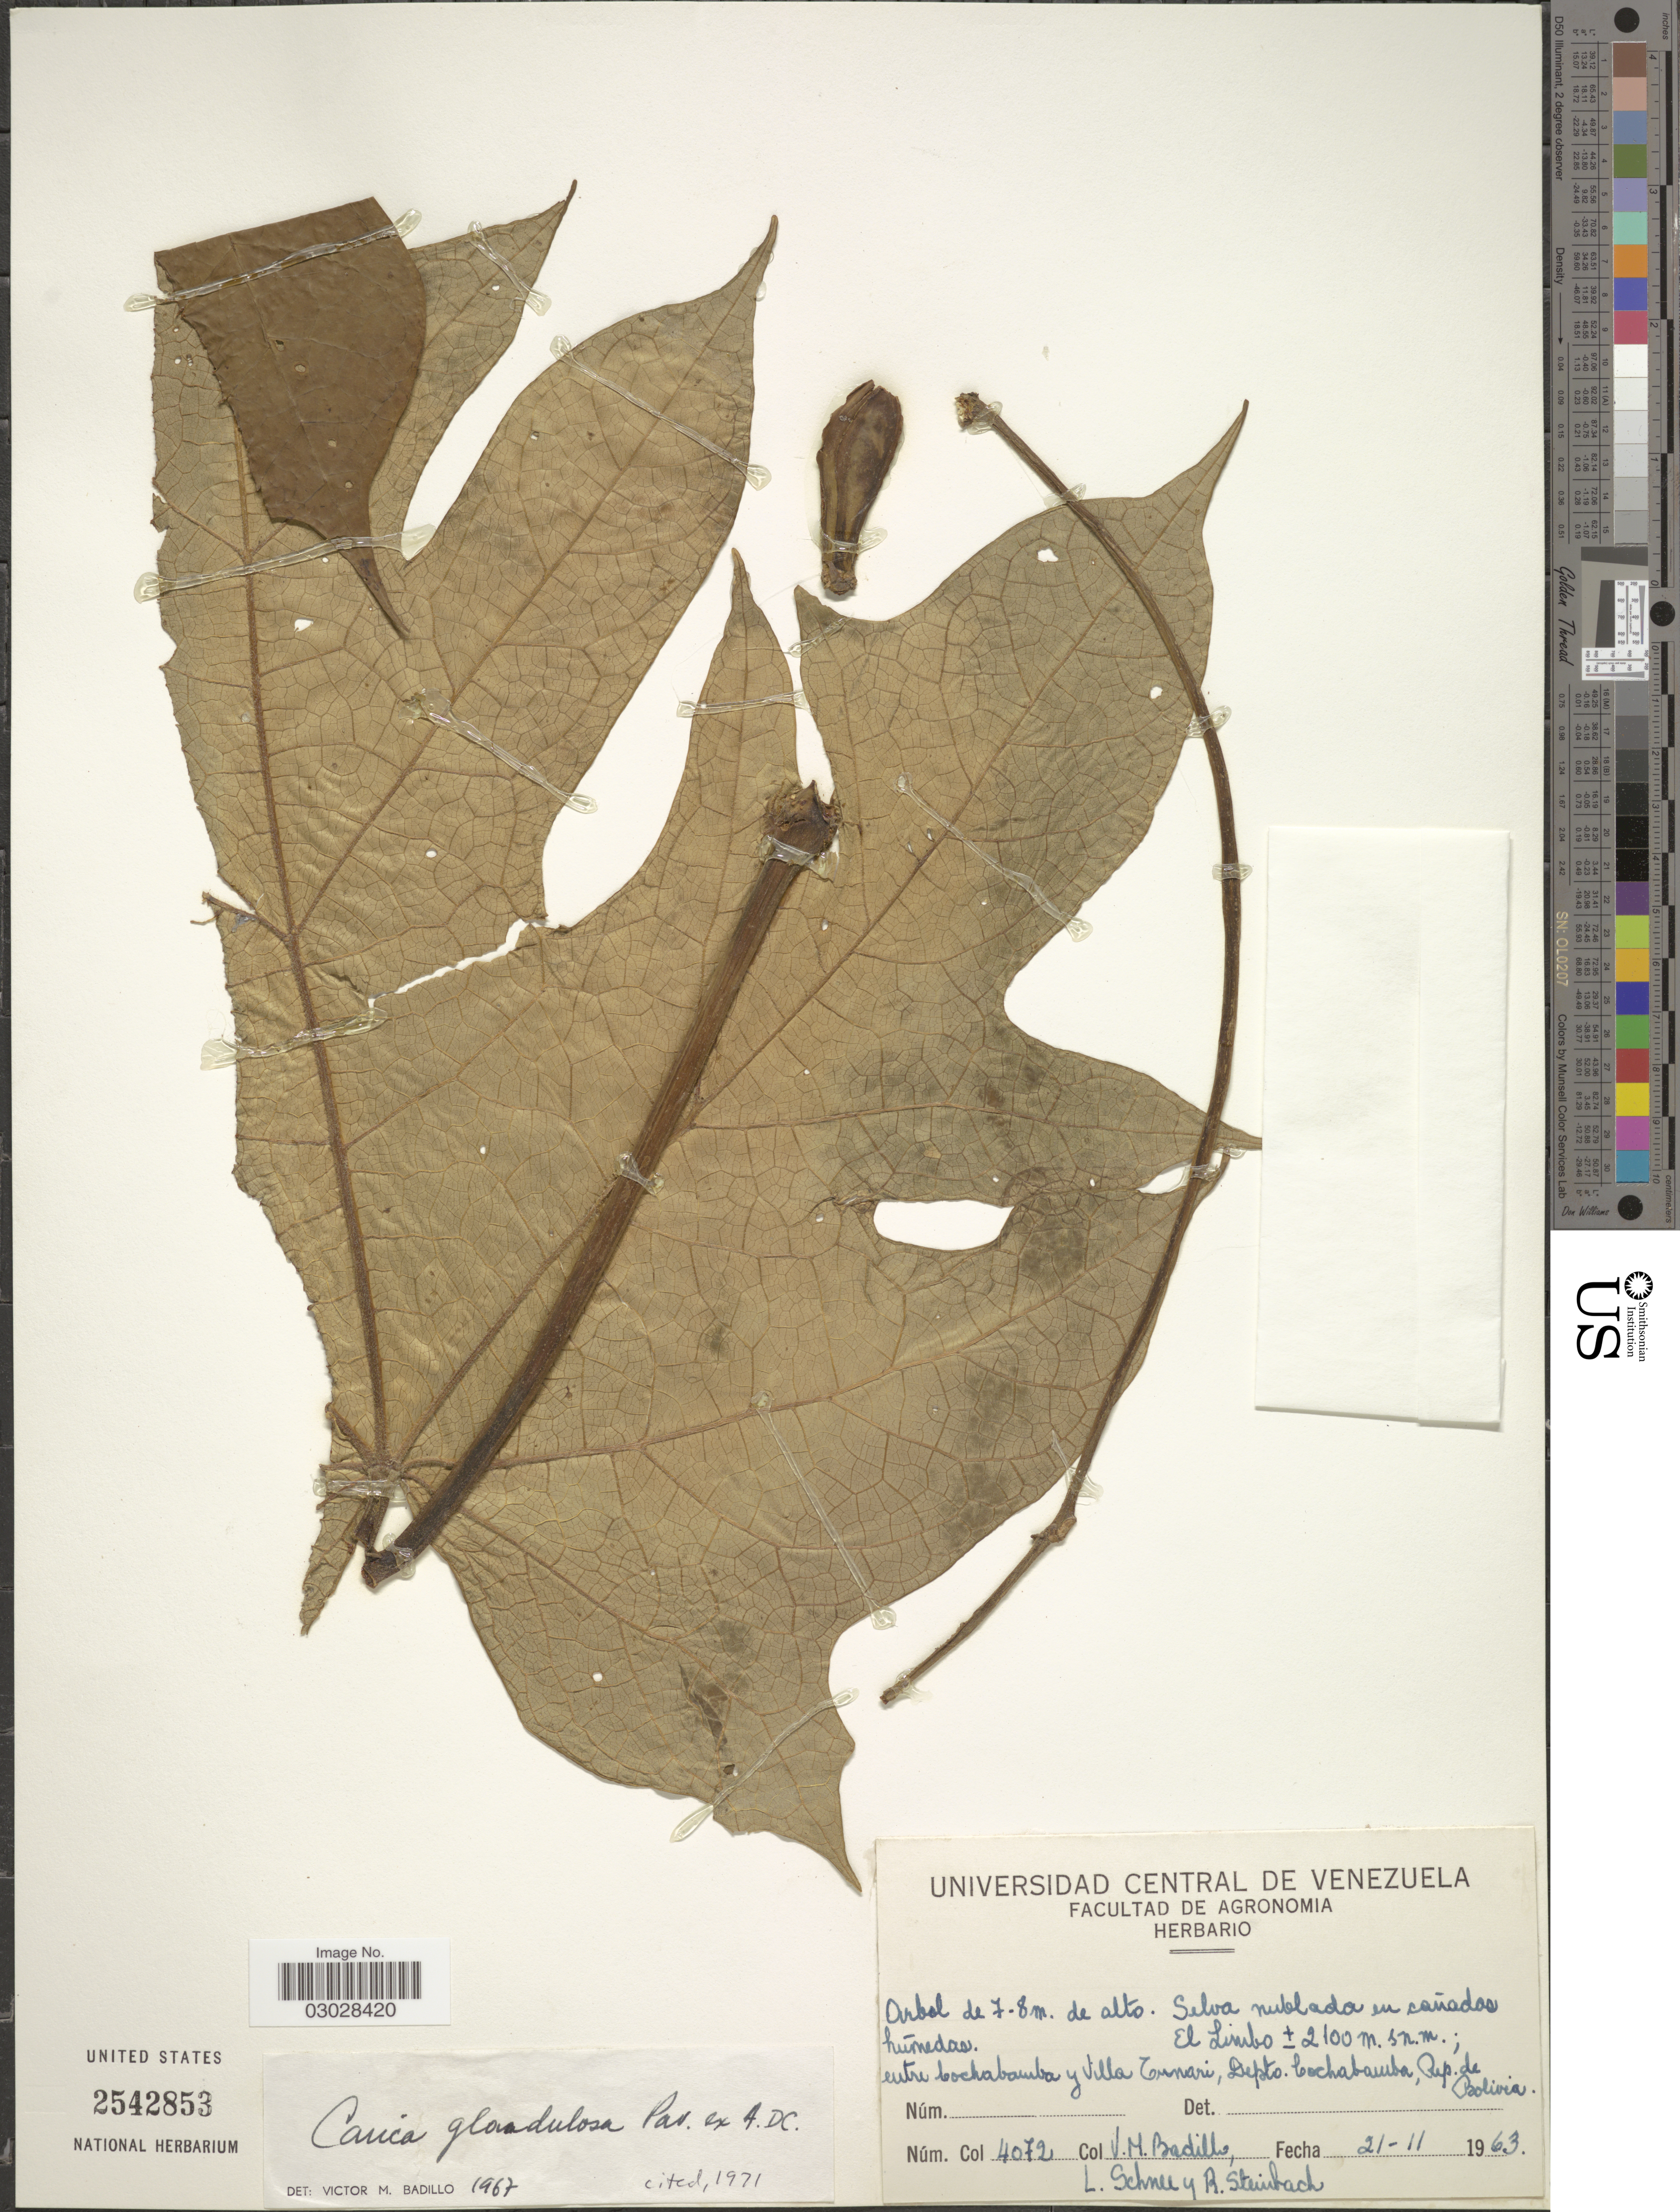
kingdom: Plantae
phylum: Tracheophyta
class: Magnoliopsida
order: Brassicales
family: Caricaceae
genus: Vasconcellea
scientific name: Vasconcellea glandulosa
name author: A. DC.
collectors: V. Badillo, L. Schnee & R. F. Steinbach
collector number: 4072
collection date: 1963-11-21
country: Bolivia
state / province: Cochabamba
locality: El Limbo, entre Cochabamba y Villa Tunari, Depto. Cochabamba, Rep. de Bolivia.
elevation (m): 2100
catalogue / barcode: US 2542853